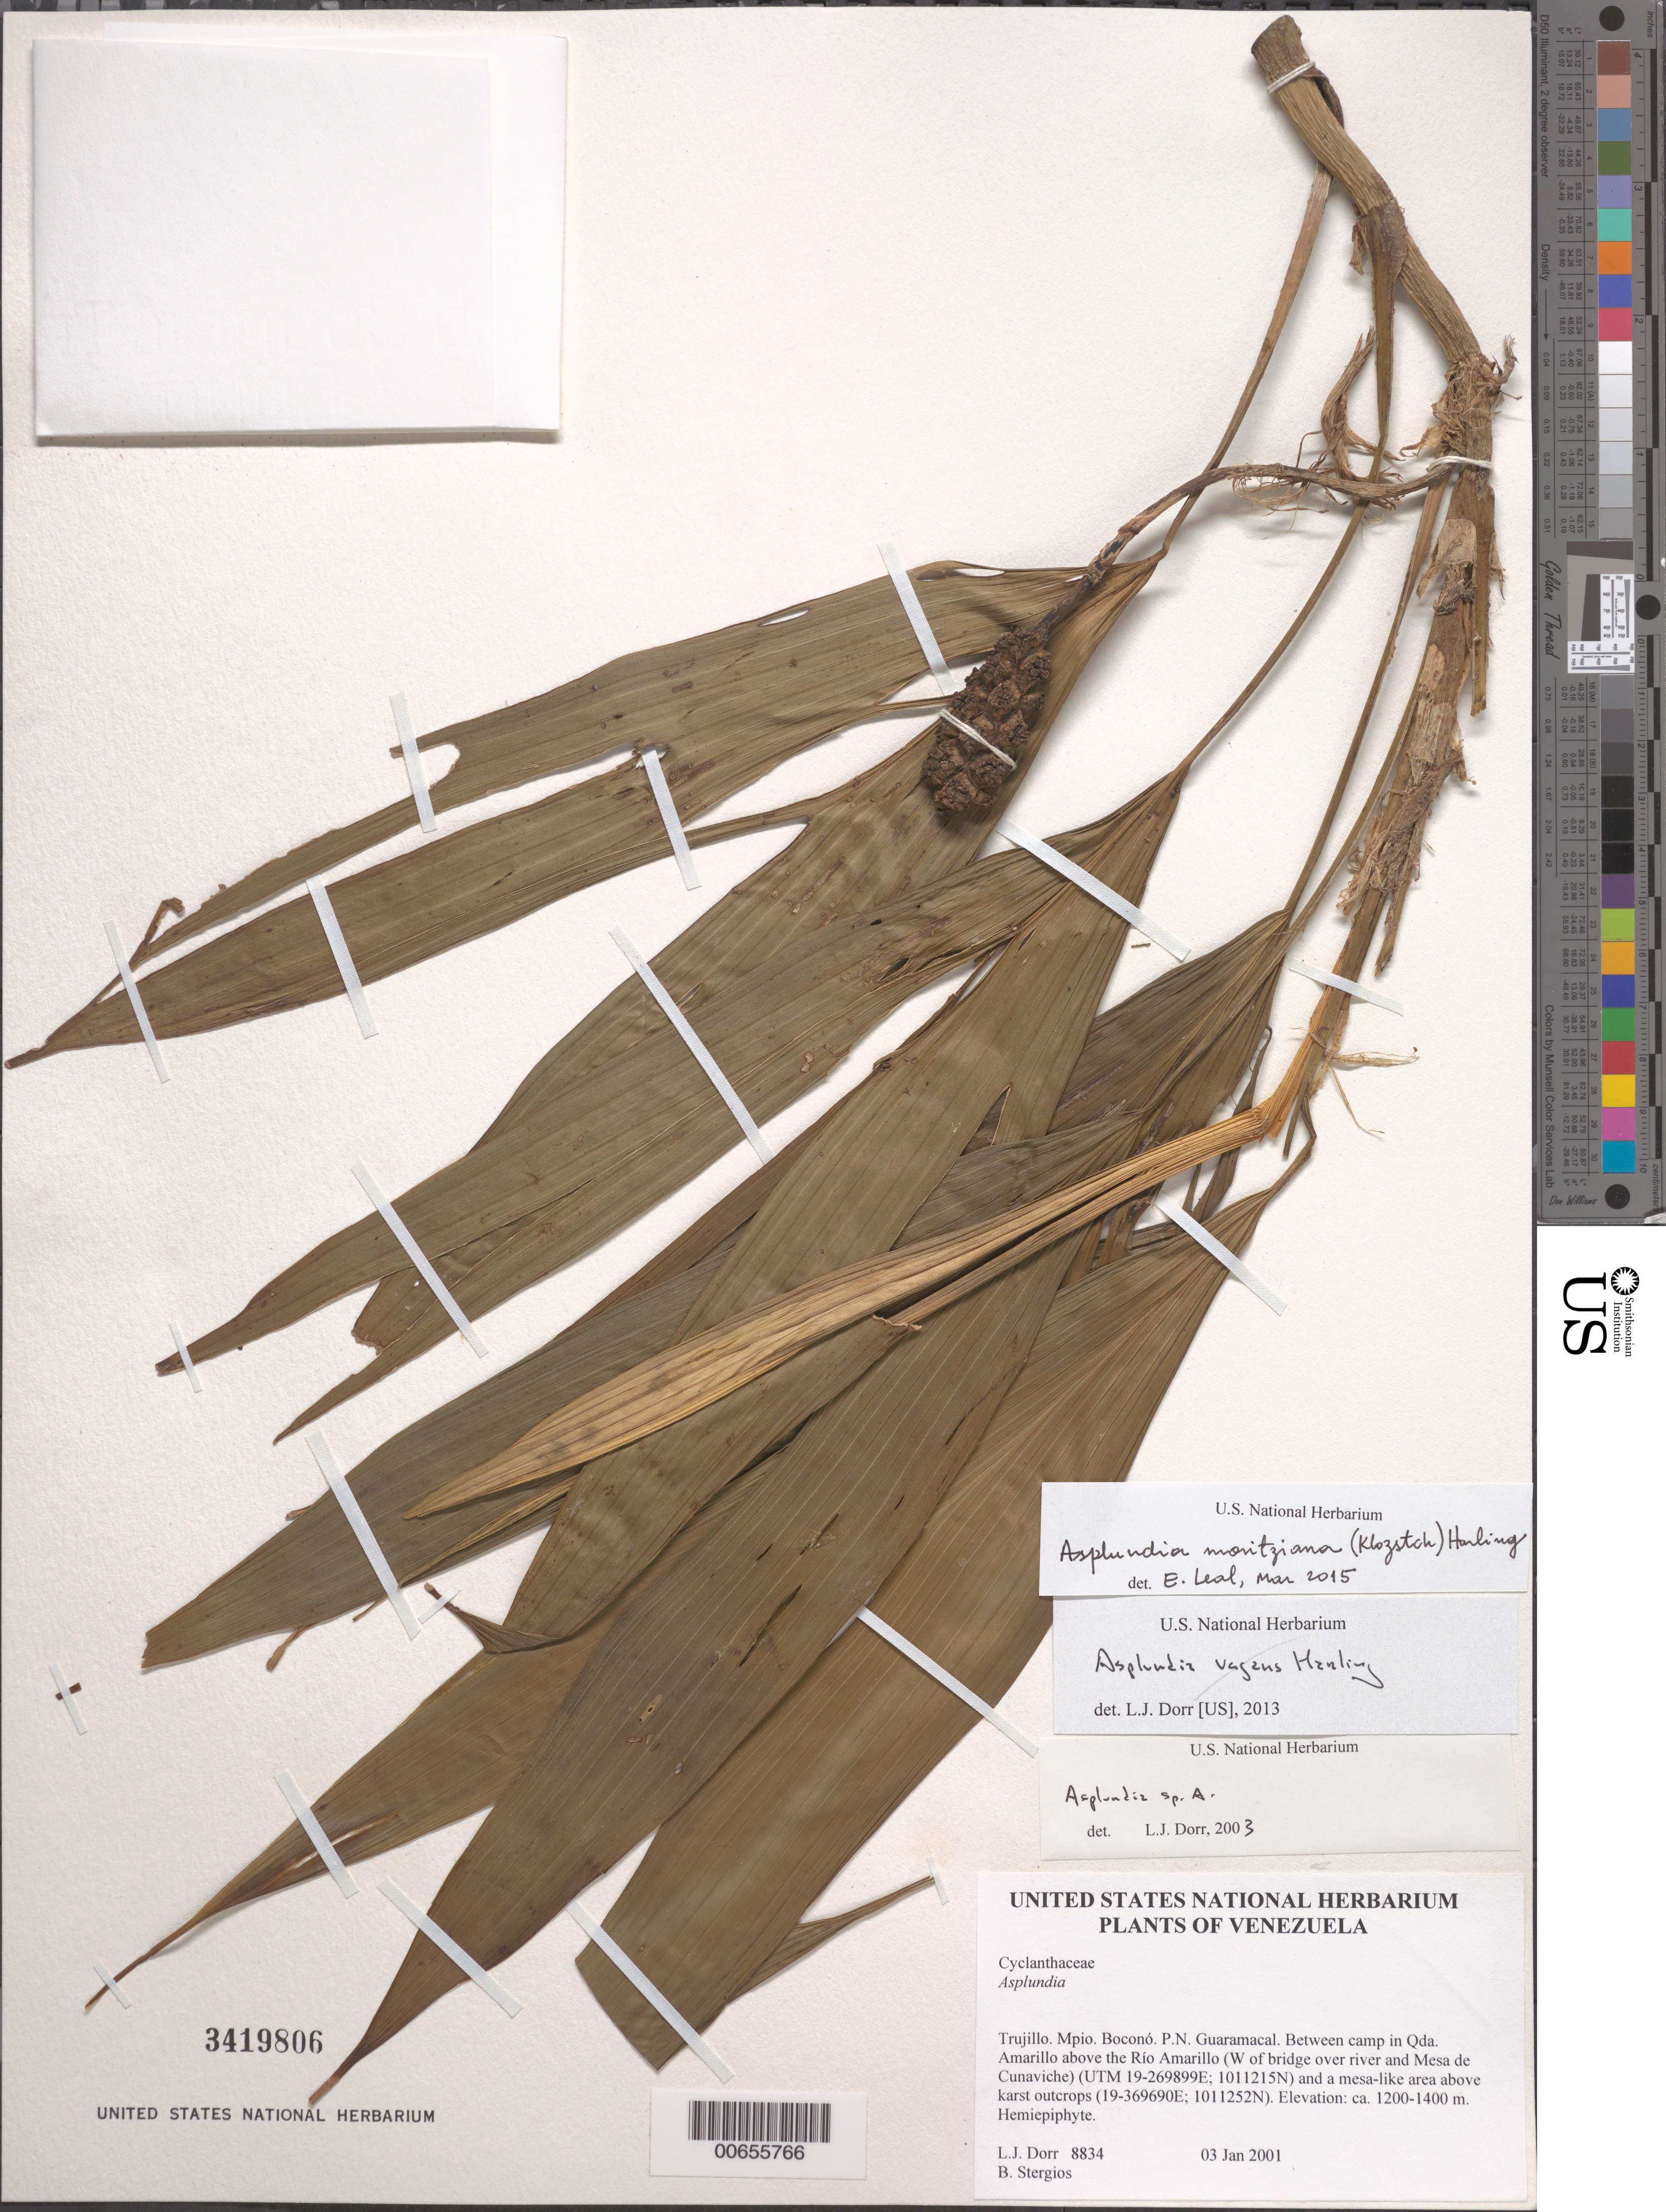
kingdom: Plantae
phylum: Tracheophyta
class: Liliopsida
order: Pandanales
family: Cyclanthaceae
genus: Asplundia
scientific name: Asplundia moritziana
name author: (Klotzsch) Harling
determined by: Leal, E. S.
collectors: L. J. Dorr & B. G. Stergios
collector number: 8834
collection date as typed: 03 Jan 2001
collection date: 2001-01-03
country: Venezuela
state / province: Trujillo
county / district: Boconó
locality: Parque Nacional Guaramacal. Between camp in Qda Amarillo above Río Amarillo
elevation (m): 1200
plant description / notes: PORT, US, VEN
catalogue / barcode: US 3419806